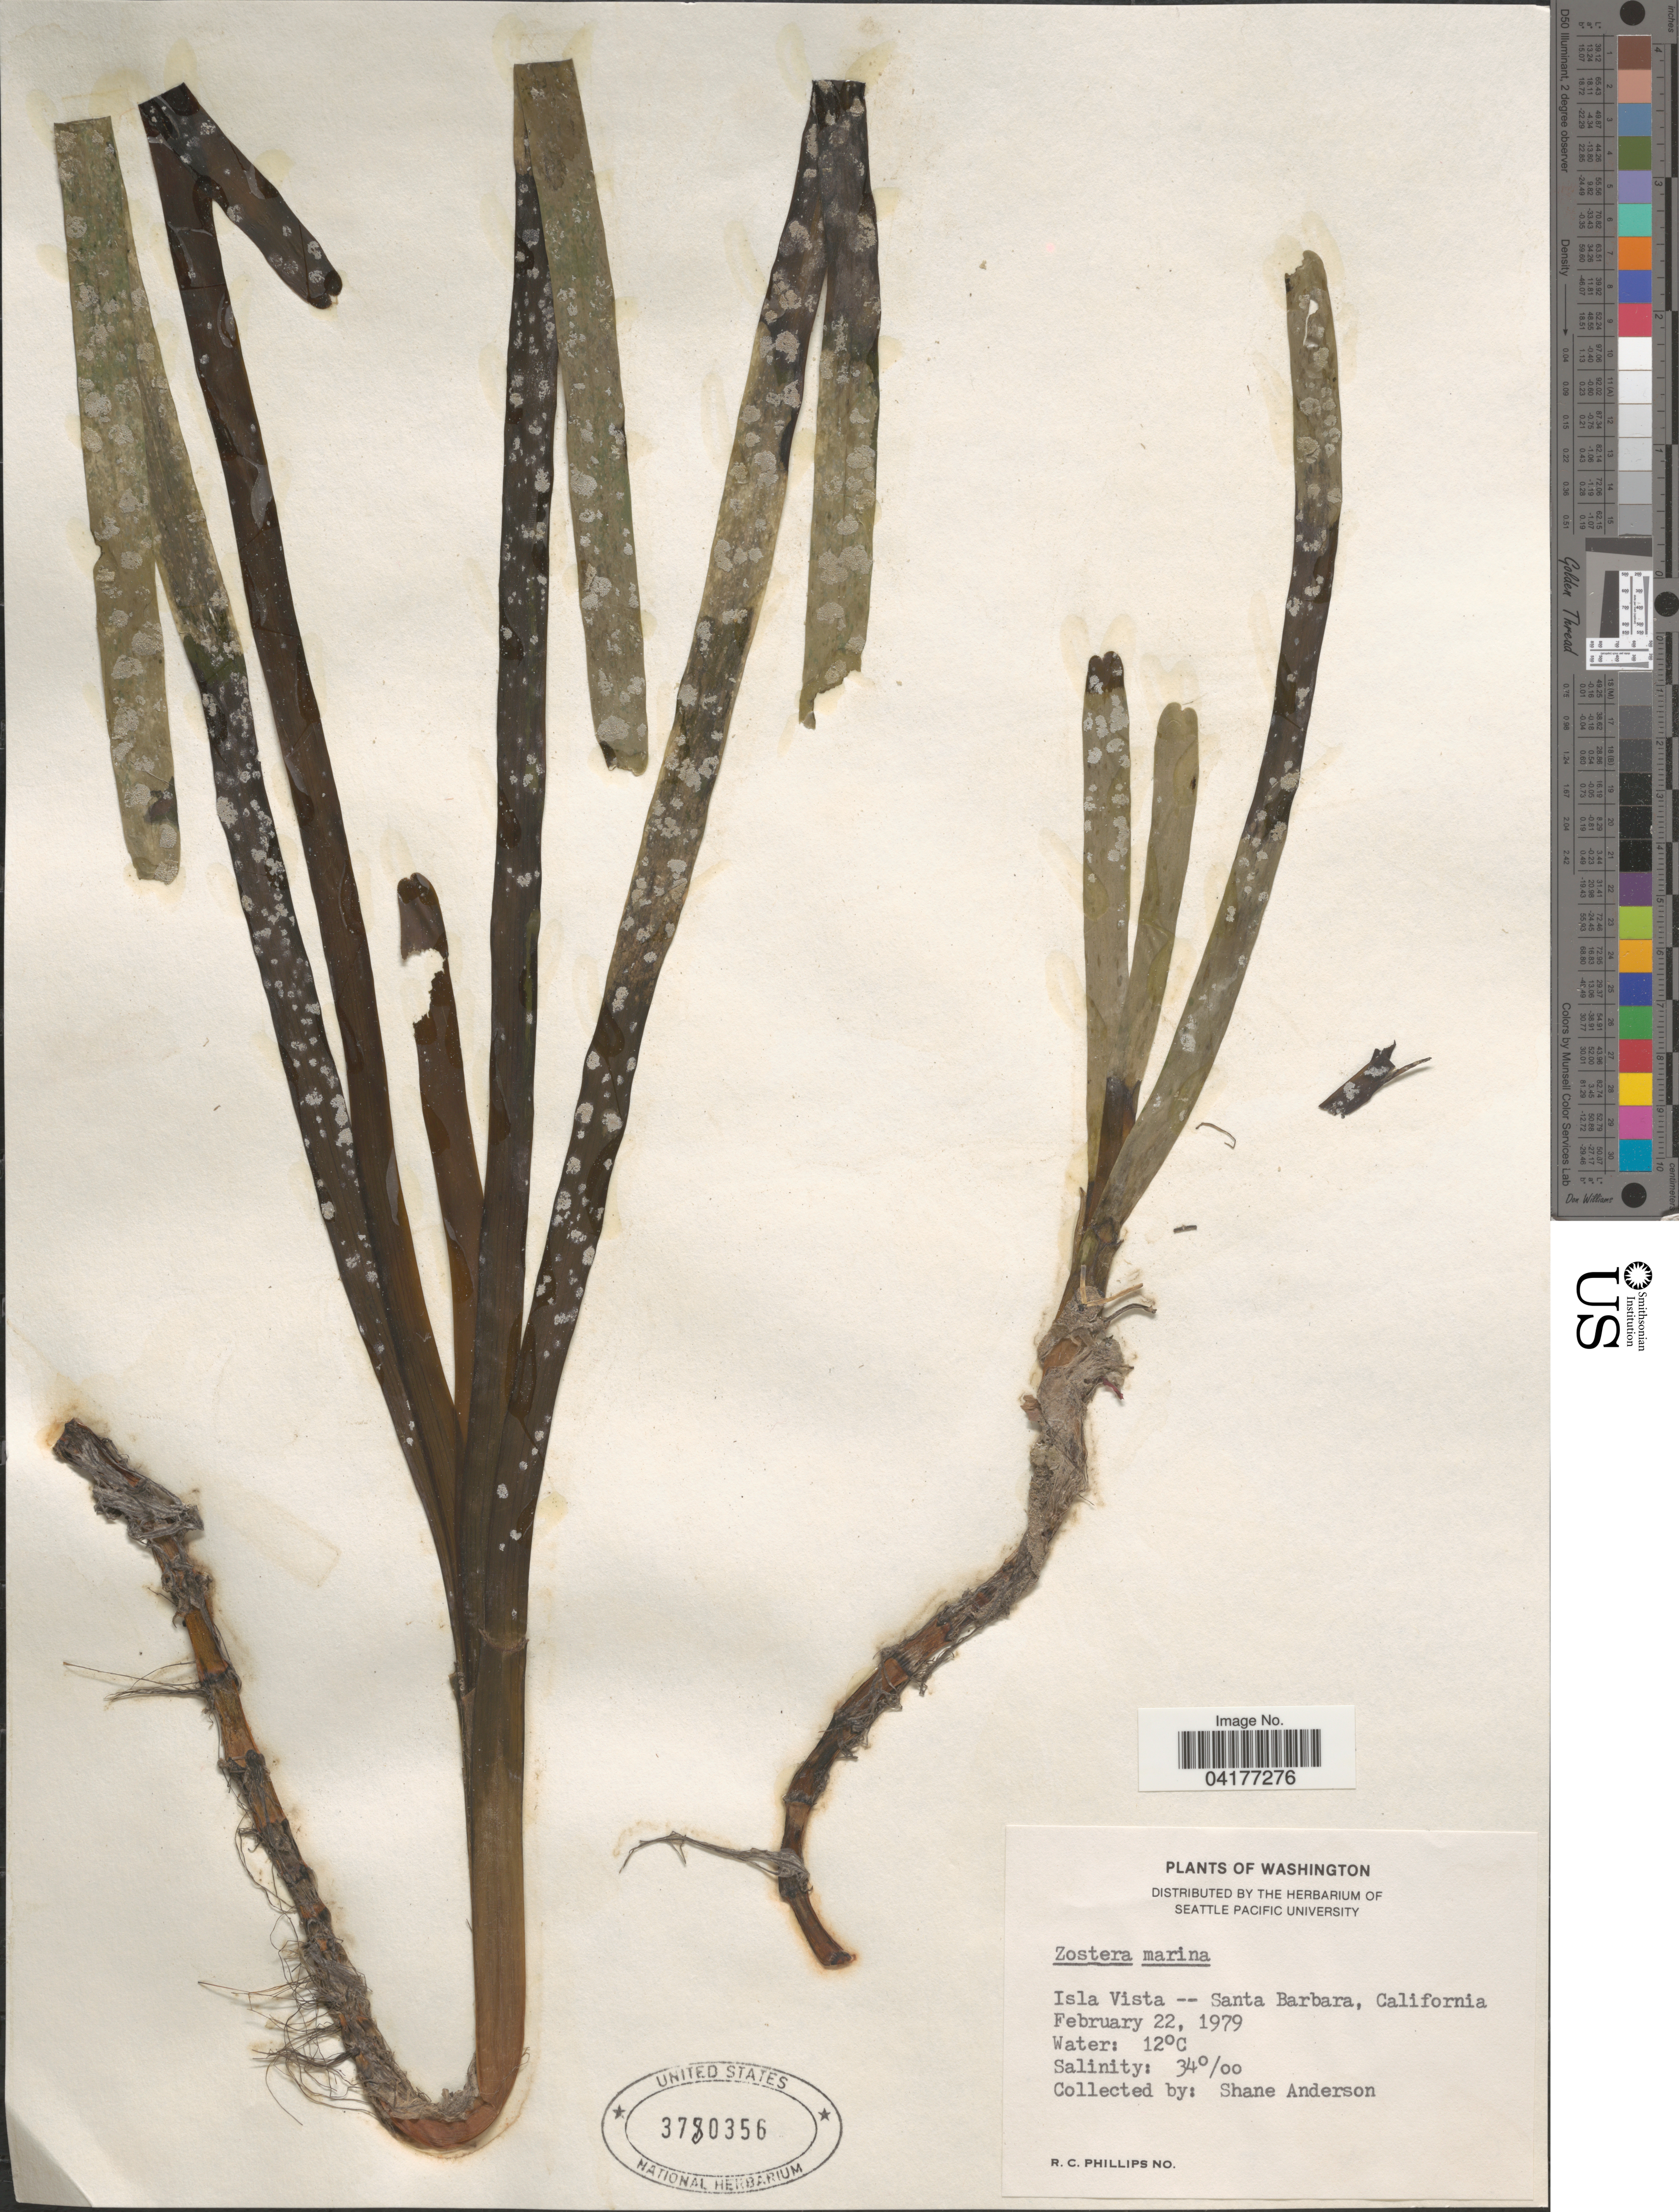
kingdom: Plantae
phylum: Tracheophyta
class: Liliopsida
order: Alismatales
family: Zosteraceae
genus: Zostera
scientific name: Zostera marina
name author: L.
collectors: S. Anderson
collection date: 1979-02-22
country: United States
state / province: California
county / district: Santa Barbara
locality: Isla Vista -- Santa Barbara.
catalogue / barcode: US 3780356